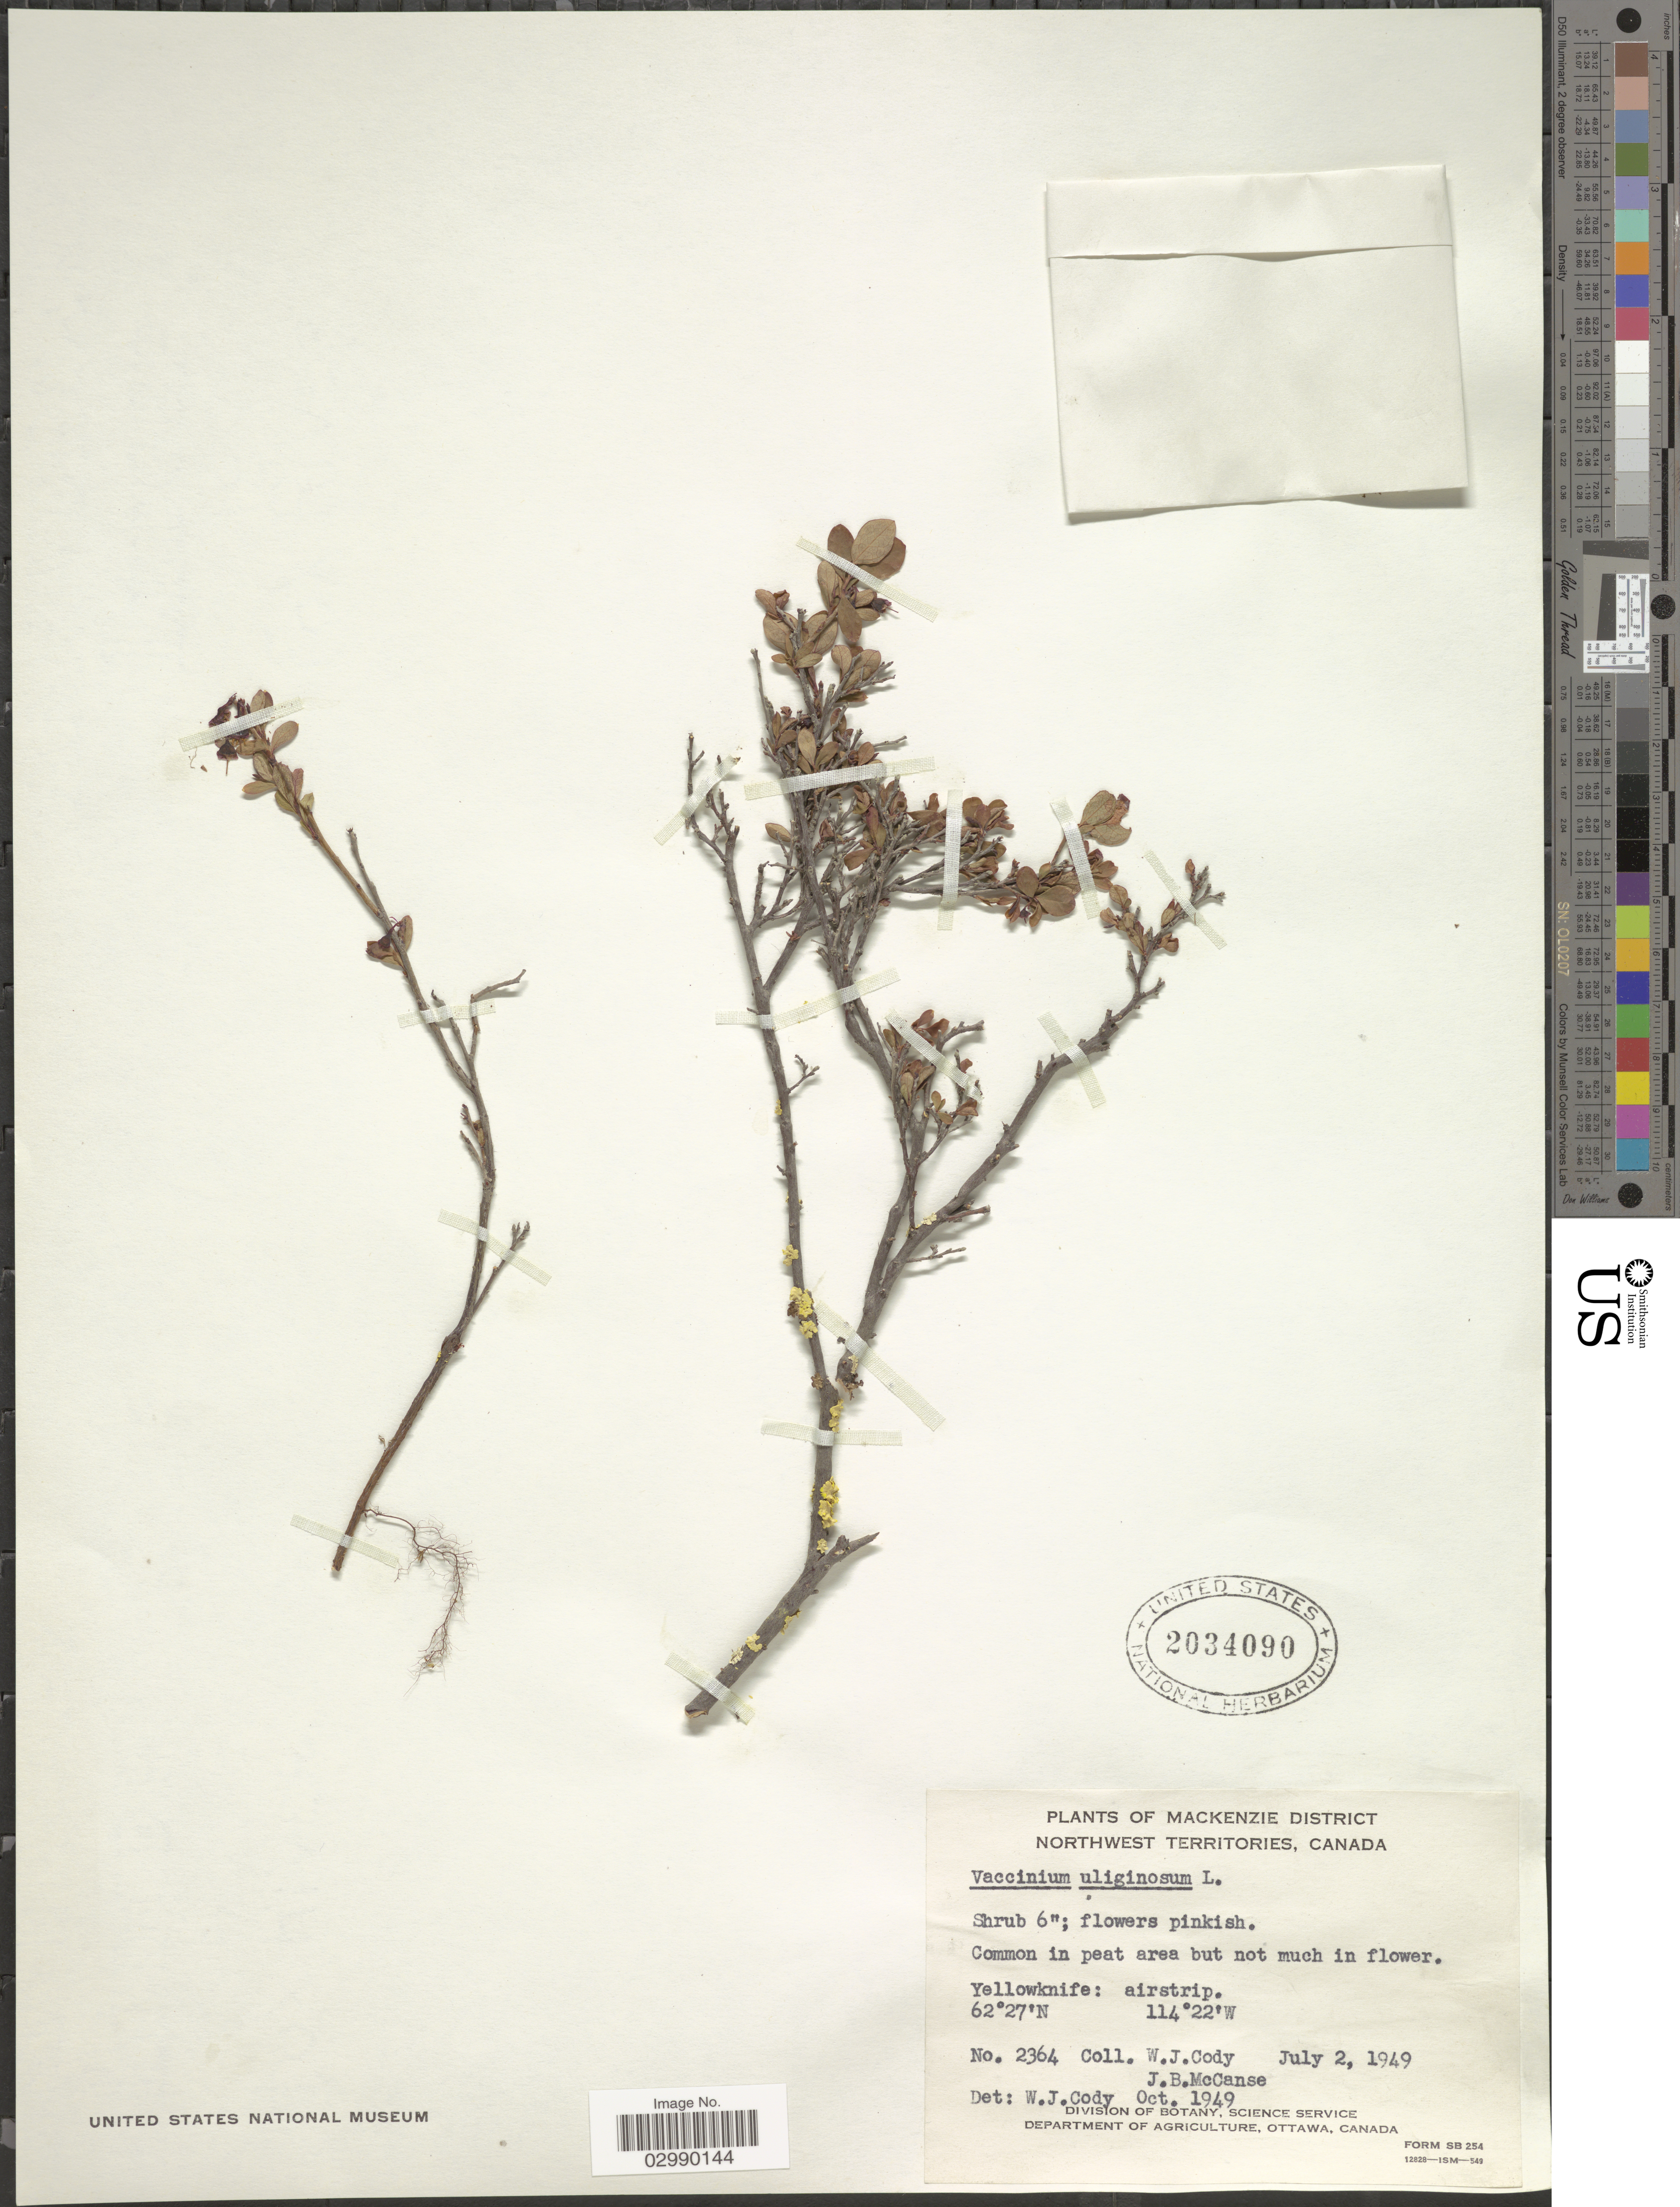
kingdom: Plantae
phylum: Tracheophyta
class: Magnoliopsida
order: Ericales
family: Ericaceae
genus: Vaccinium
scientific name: Vaccinium uliginosum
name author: L.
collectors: W. Cody & J. McCanse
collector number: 2364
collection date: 1949-07-02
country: Canada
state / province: Northwest Territories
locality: Mackenzie District, Yellowknife: airstrip.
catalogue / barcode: US 2034090